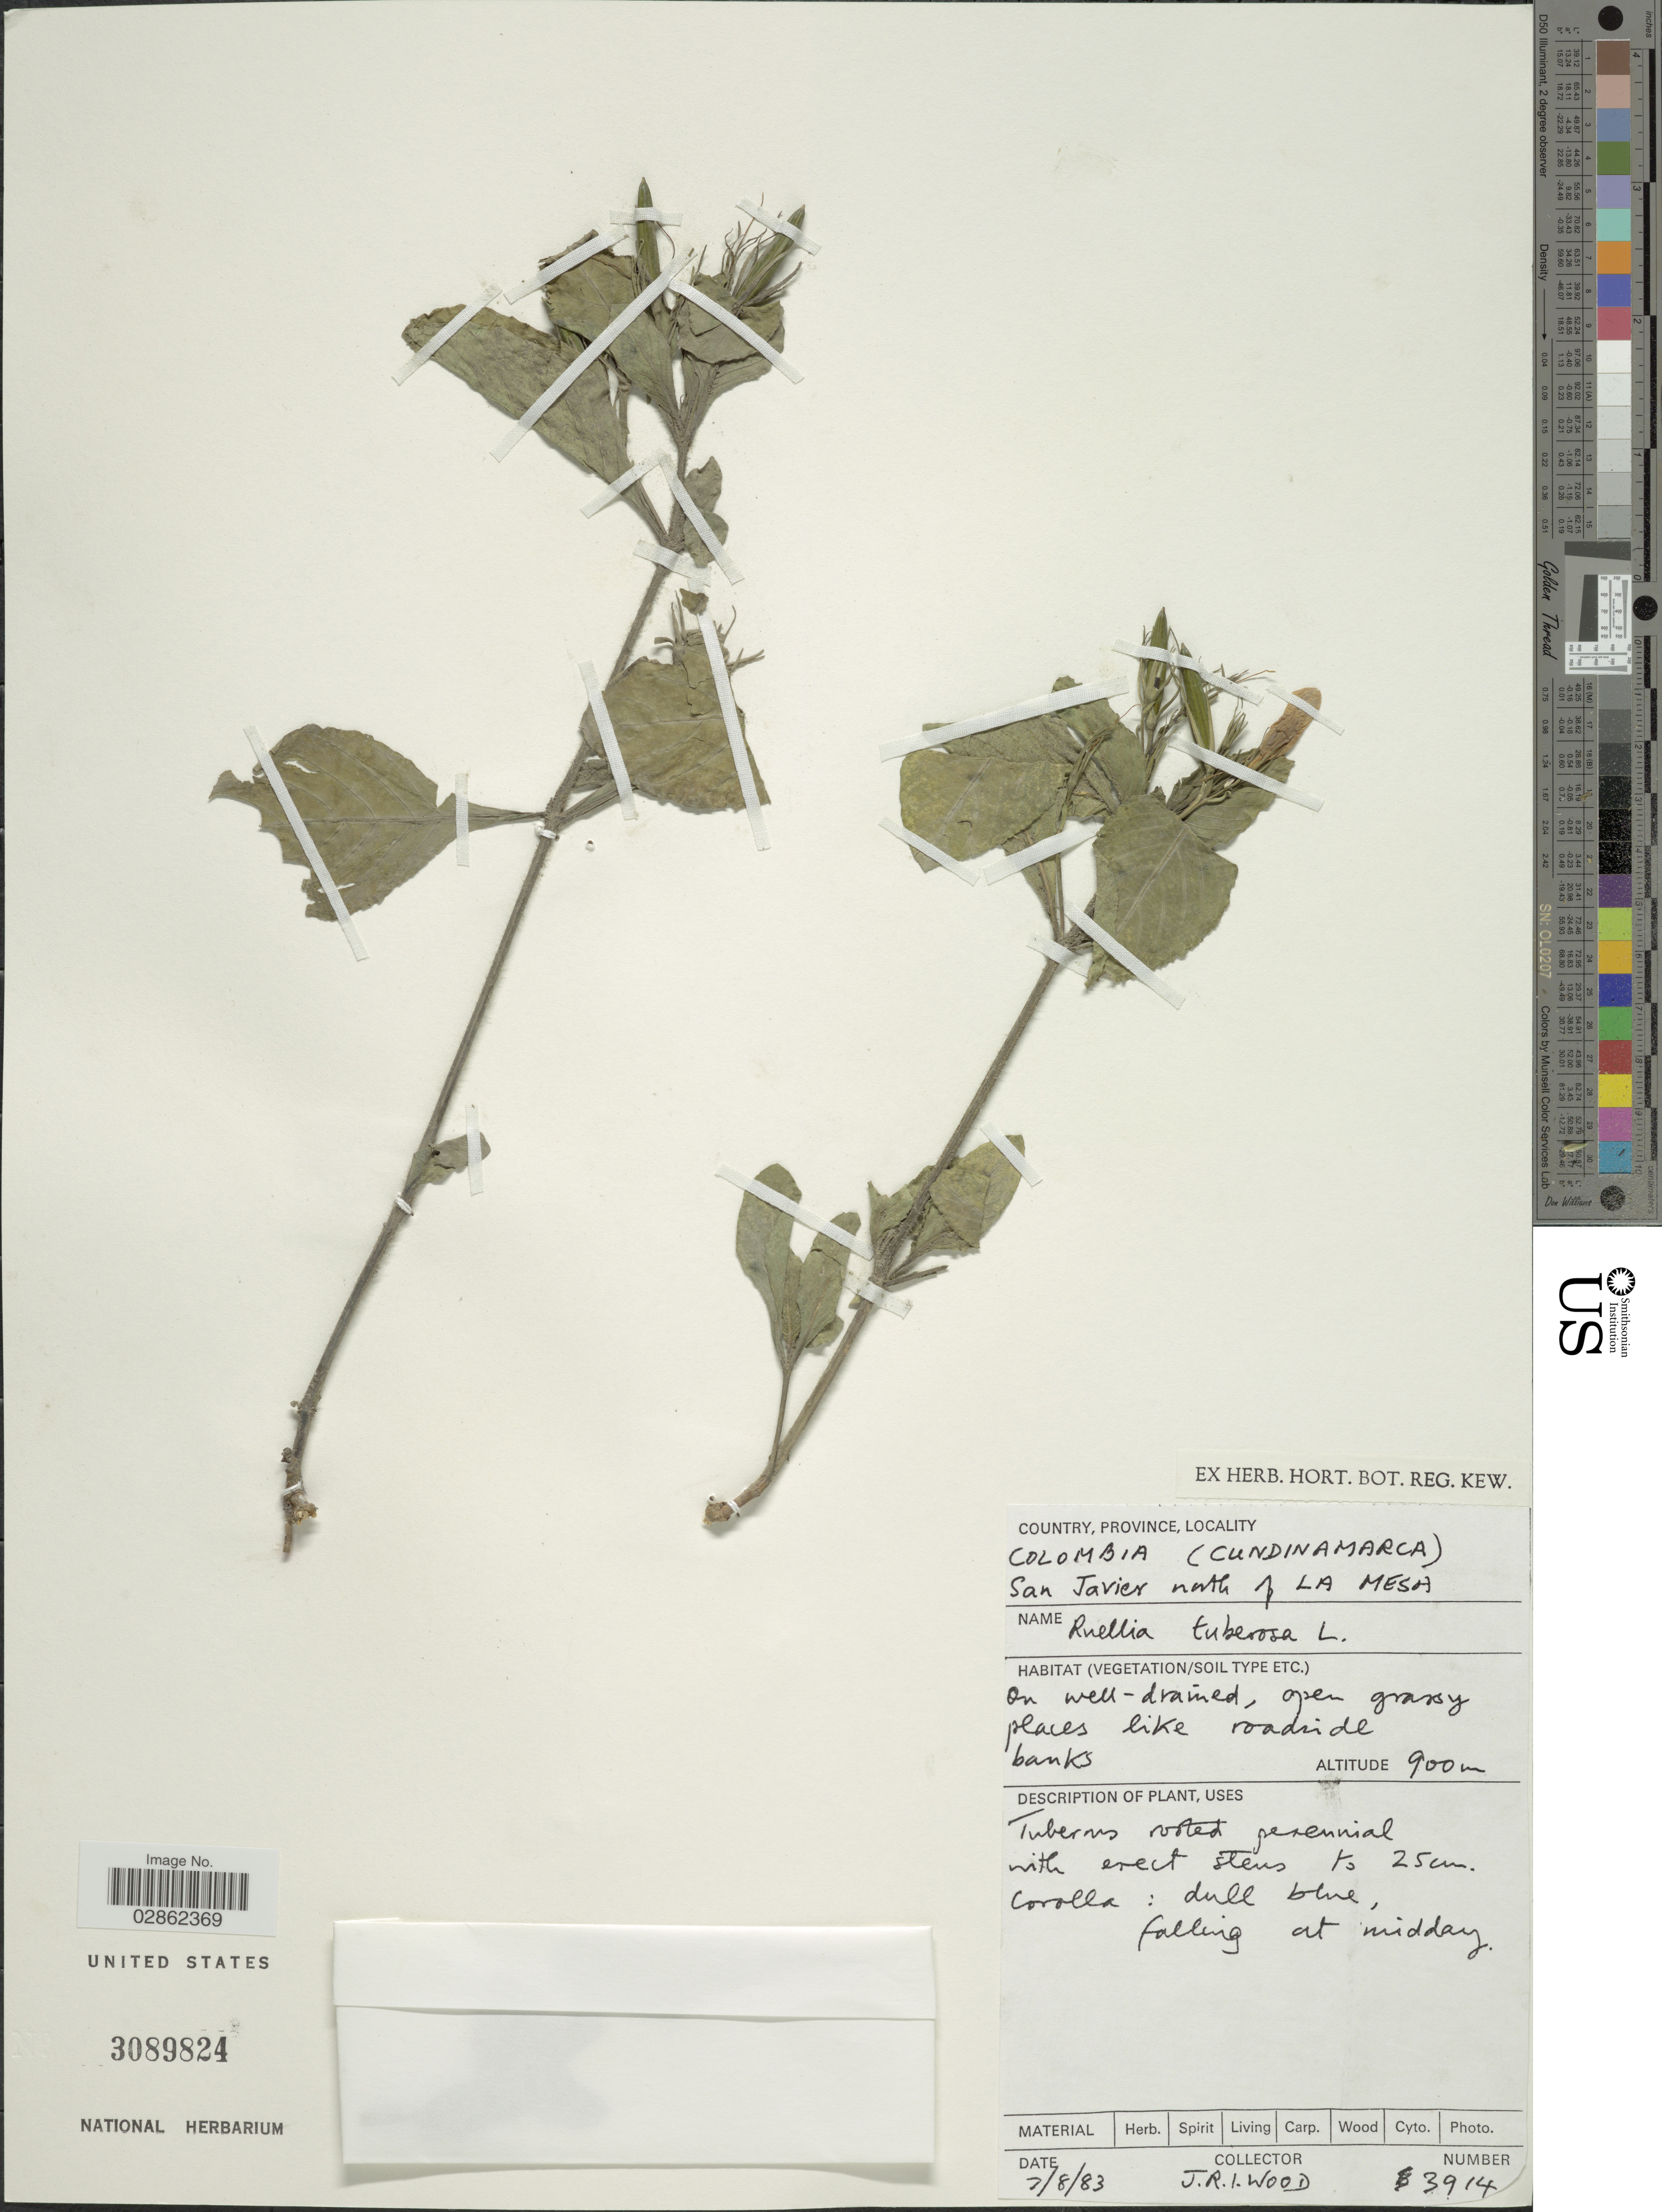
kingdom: Plantae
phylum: Tracheophyta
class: Magnoliopsida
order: Lamiales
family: Acanthaceae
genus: Ruellia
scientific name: Ruellia tuberosa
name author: L.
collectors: J. R. I. Wood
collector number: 3914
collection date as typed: Transcribed d/m/y: 7/8/83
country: Colombia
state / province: Cundinamarca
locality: San Javier north of La Mesa.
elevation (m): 900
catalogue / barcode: US 3089824